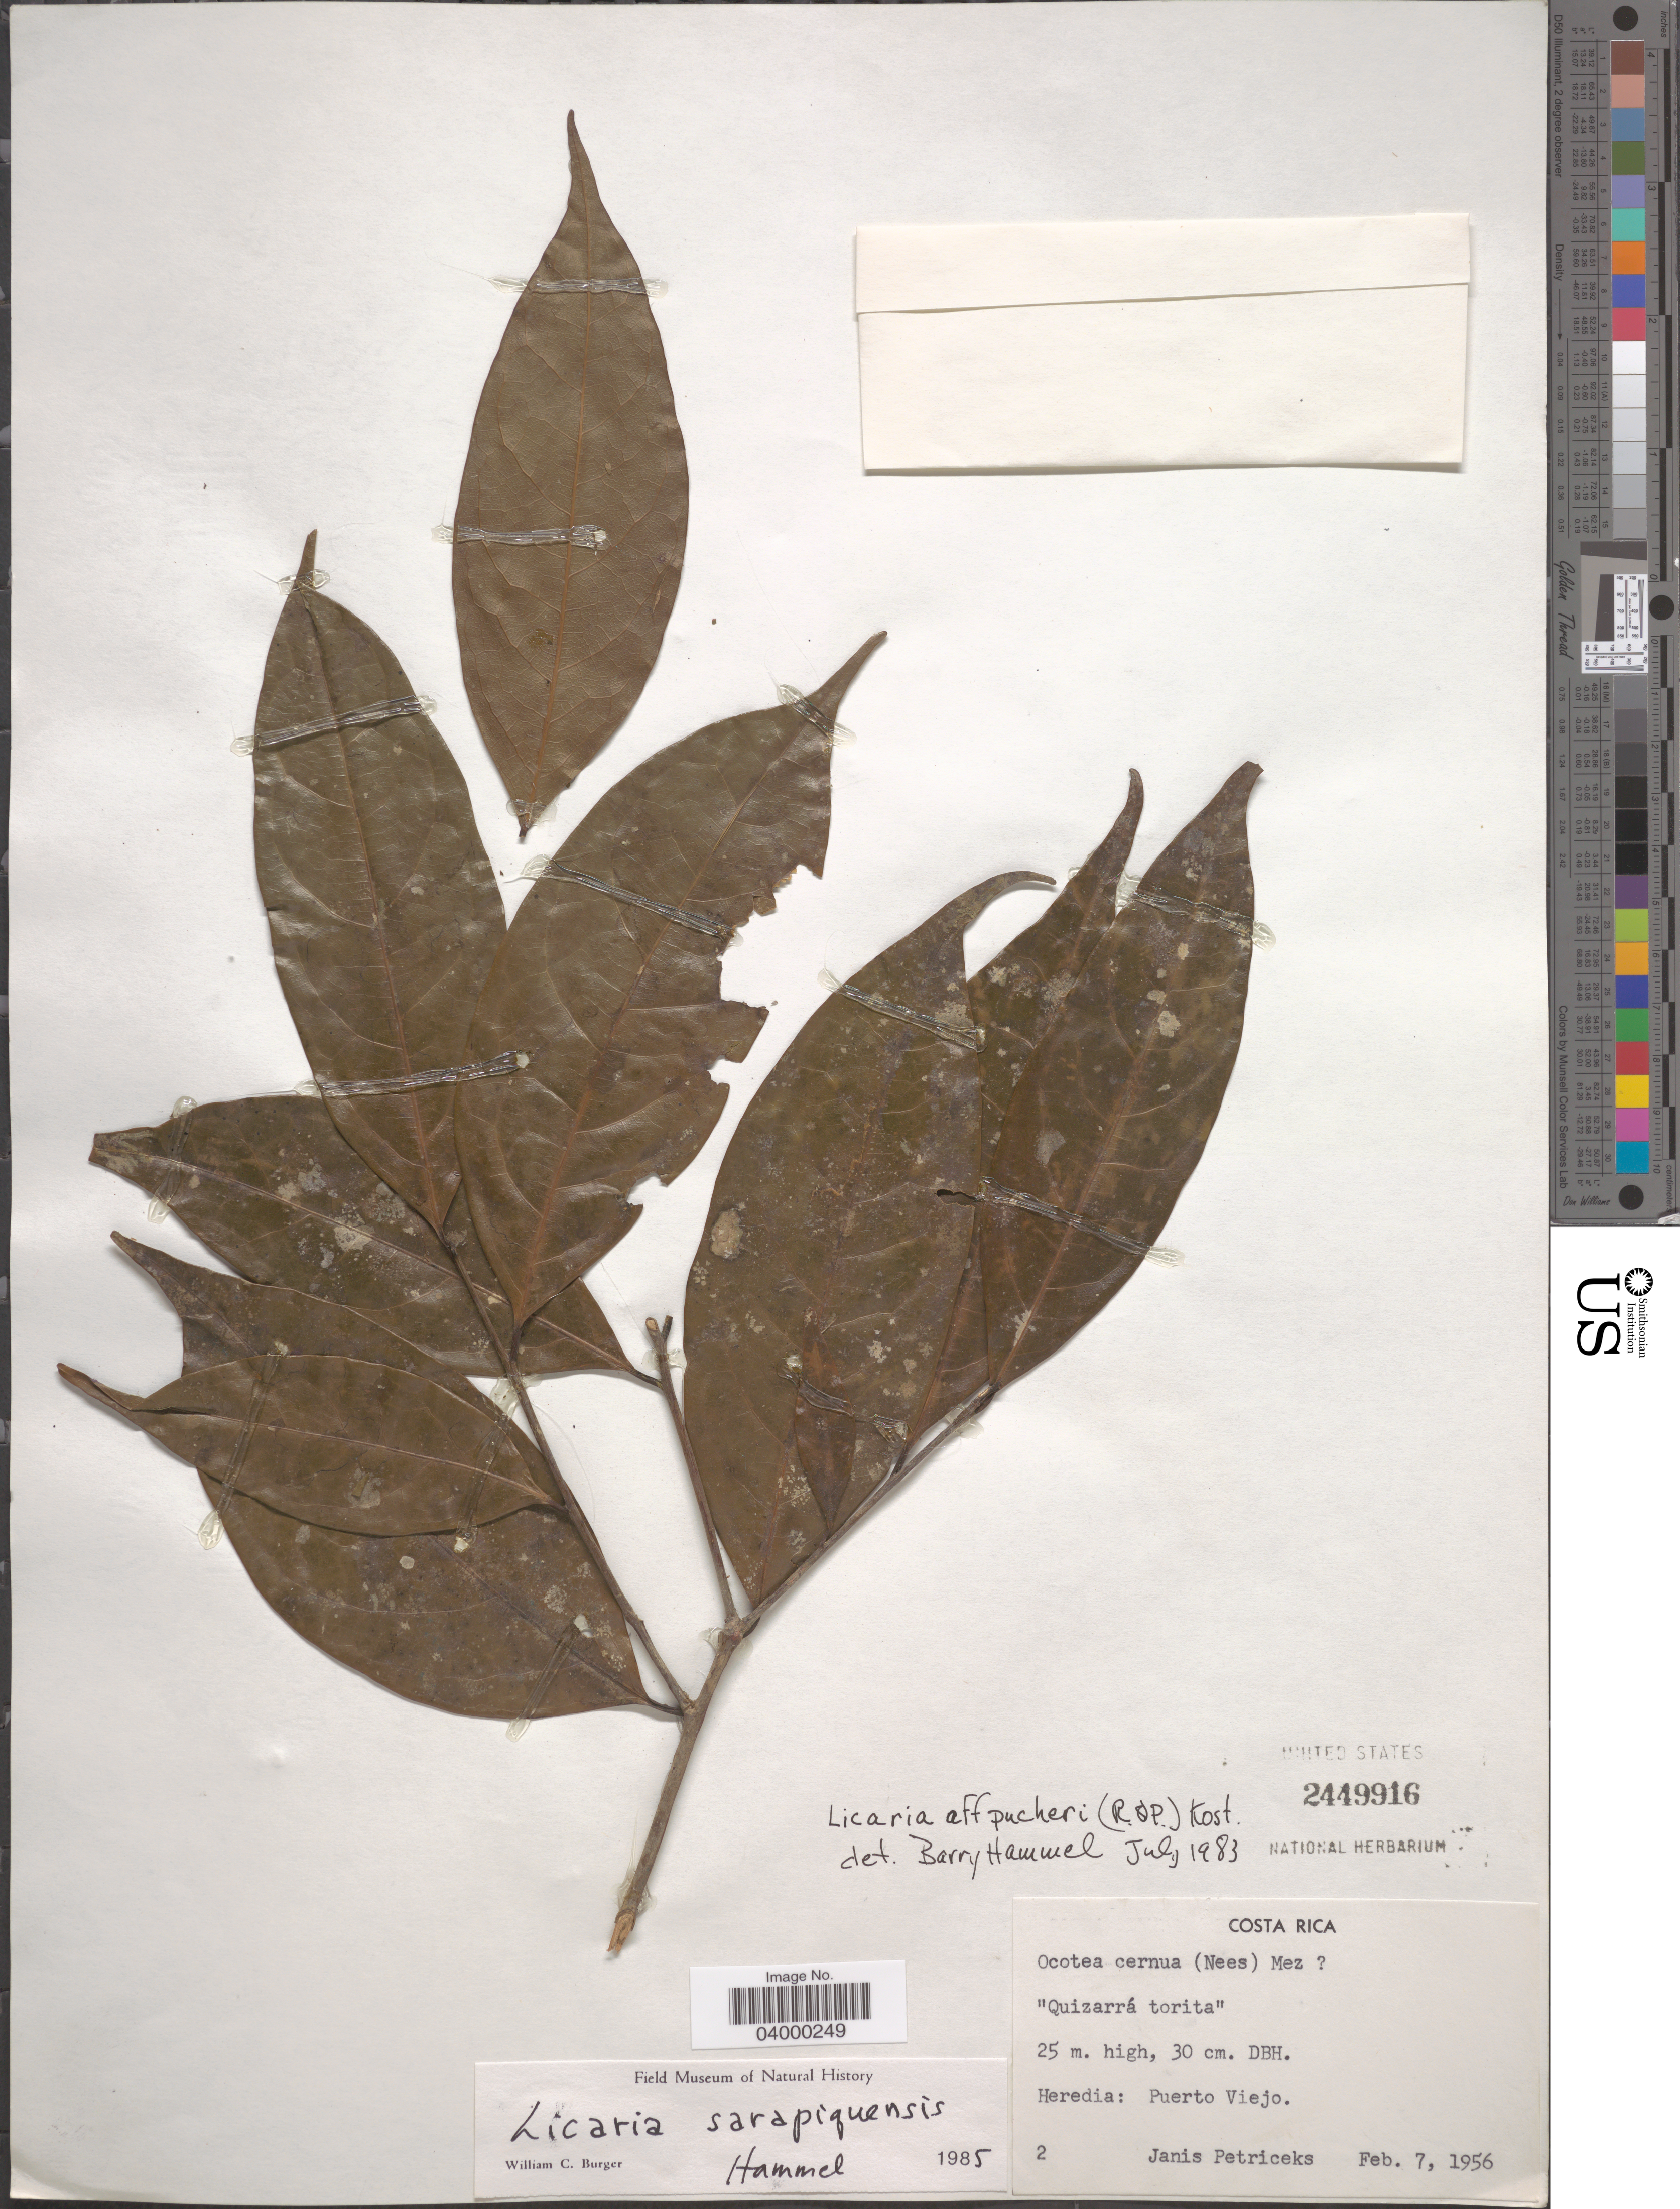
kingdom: Plantae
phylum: Tracheophyta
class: Magnoliopsida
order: Laurales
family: Lauraceae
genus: Licaria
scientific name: Licaria sarapiquensis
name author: Hammel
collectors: J. Petriceks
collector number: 2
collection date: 1956-02-07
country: Costa Rica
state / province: Heredia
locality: Puerto Viejo.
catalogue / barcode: US 2449916